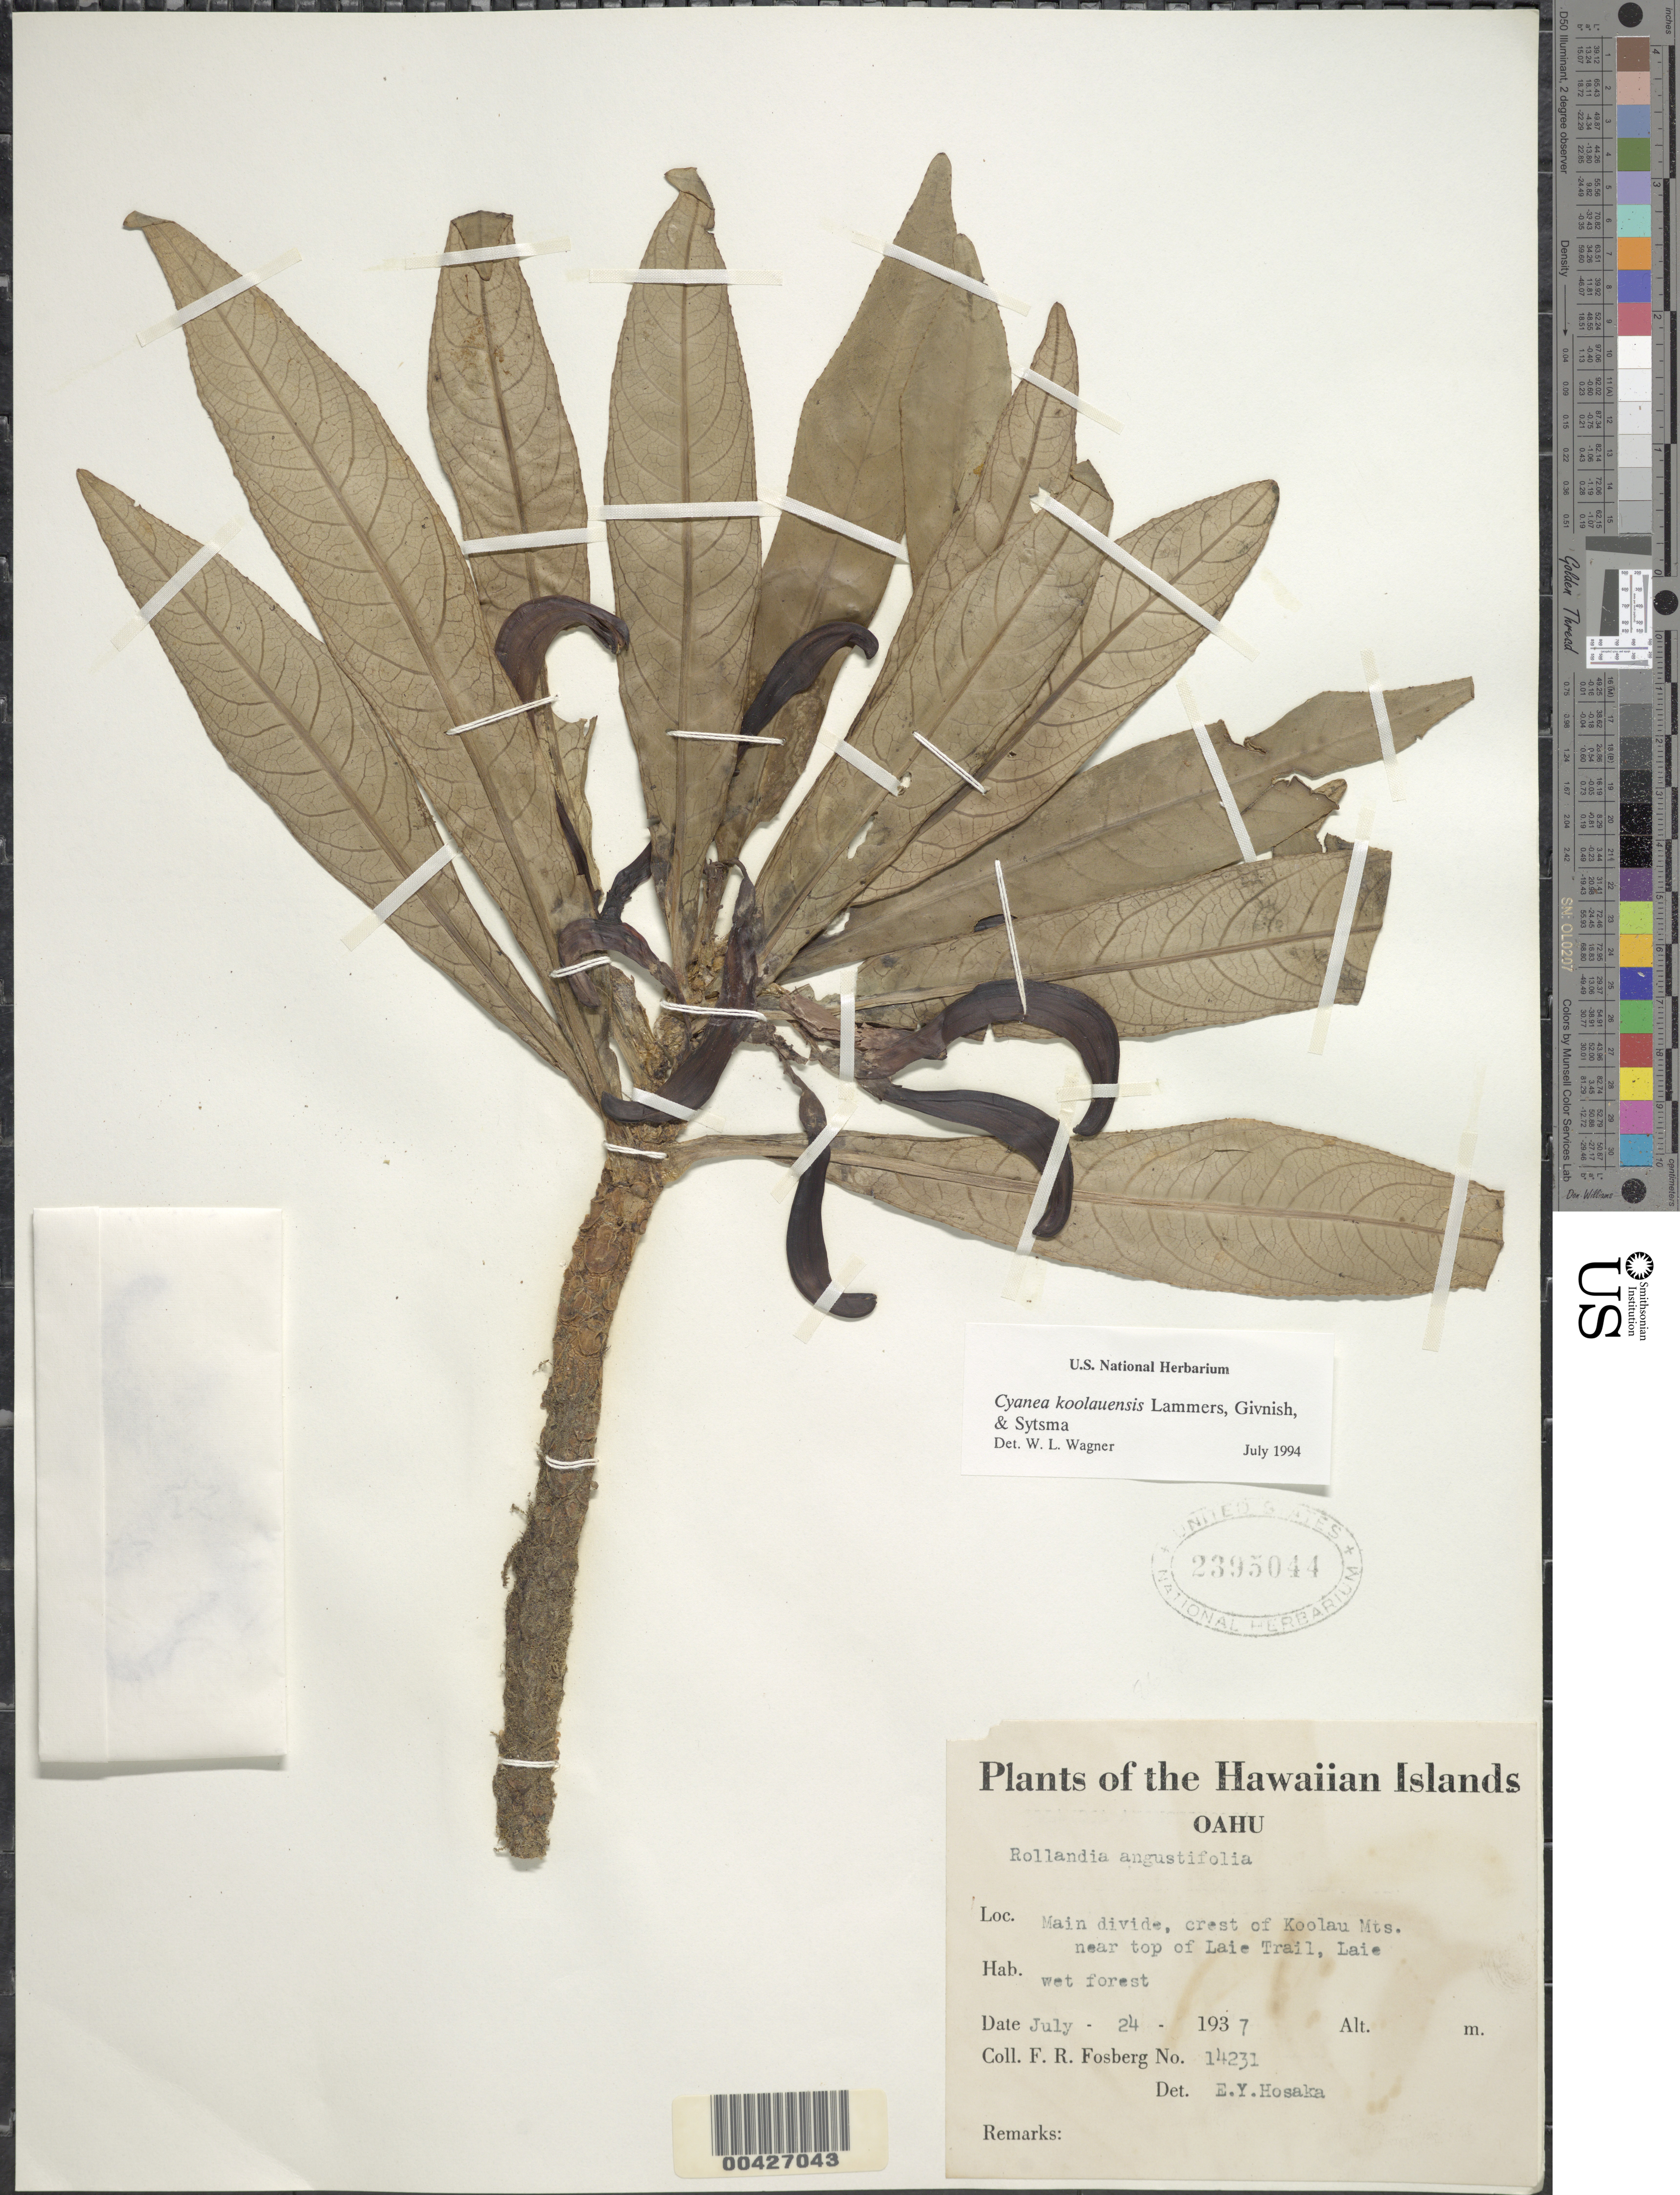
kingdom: Plantae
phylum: Tracheophyta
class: Magnoliopsida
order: Asterales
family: Campanulaceae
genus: Cyanea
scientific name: Cyanea koolauensis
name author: Lammers et al.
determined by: Hosaka, E. Y.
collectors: F. R. Fosberg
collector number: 14231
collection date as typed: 24 Jul 1937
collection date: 1937-07-24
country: United States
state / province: Hawaii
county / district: Honolulu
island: Oahu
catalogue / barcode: US 2395044